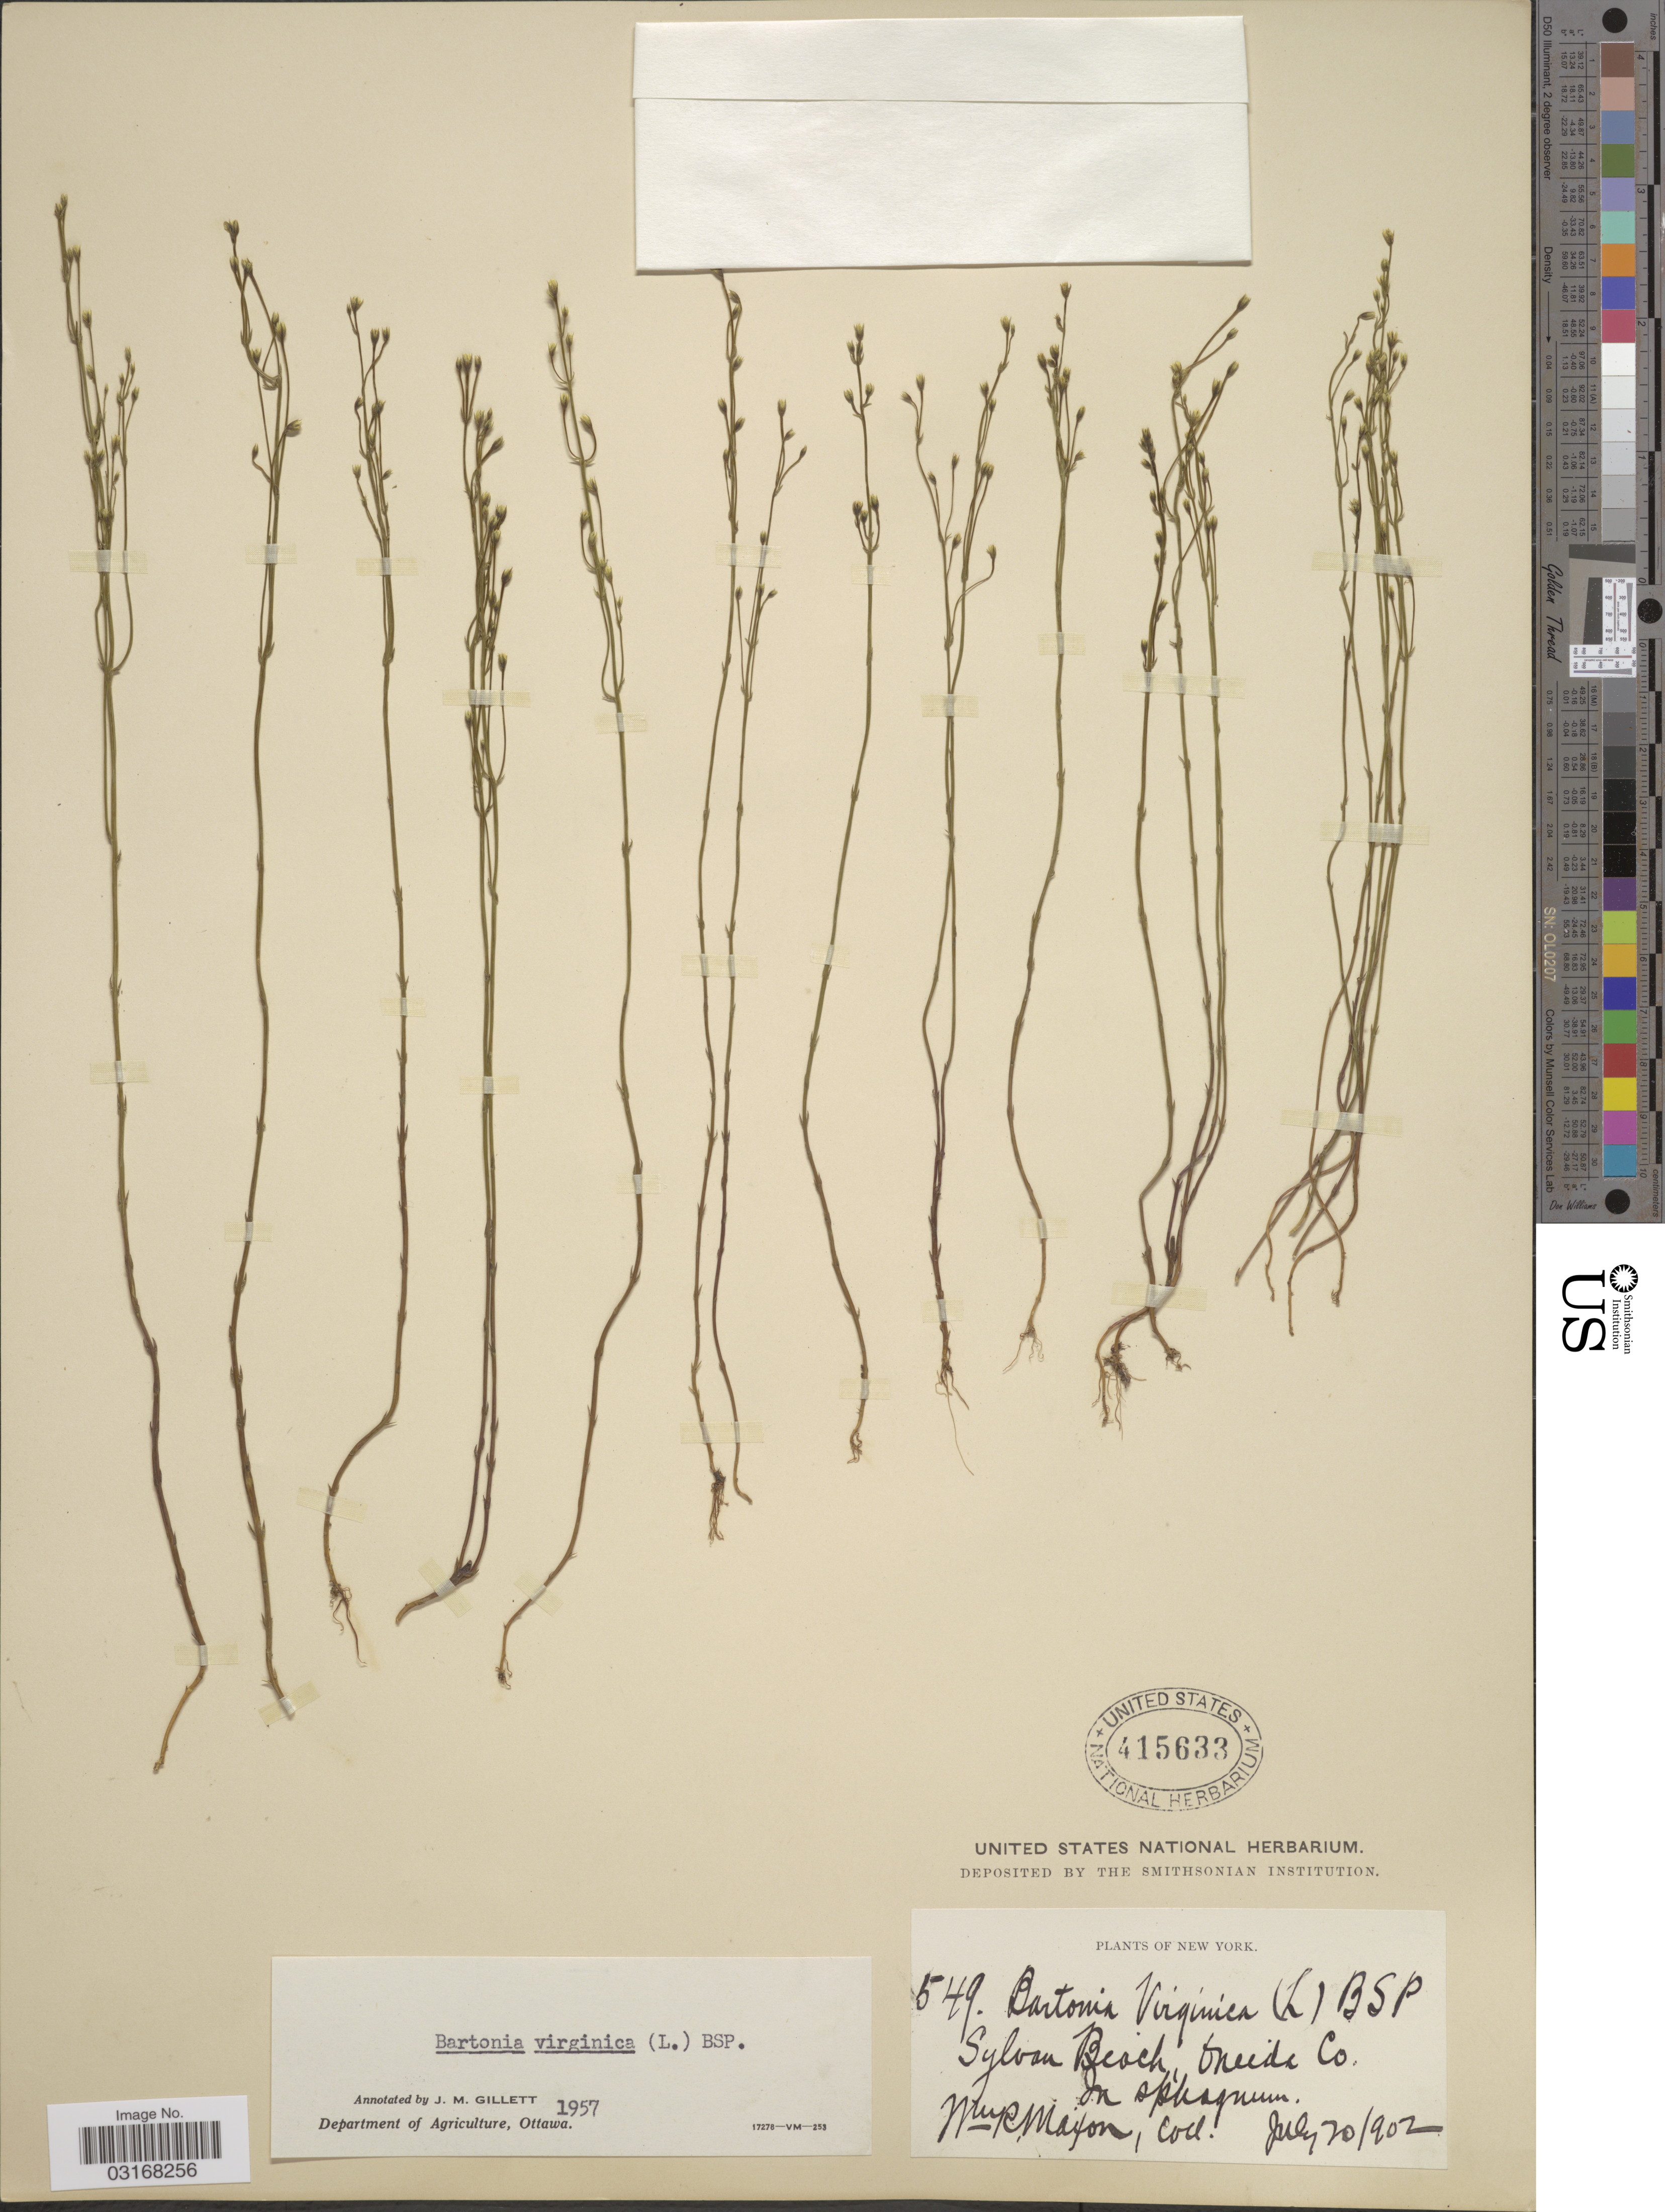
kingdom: Plantae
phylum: Tracheophyta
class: Magnoliopsida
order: Gentianales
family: Gentianaceae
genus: Bartonia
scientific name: Bartonia virginica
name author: (L.) Britton, Stearns & Poggenb.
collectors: W. R. Maxon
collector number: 549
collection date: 1902-07-20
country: United States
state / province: New York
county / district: Oneida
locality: Sylvan Beach, Oneida Co.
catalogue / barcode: US 415633